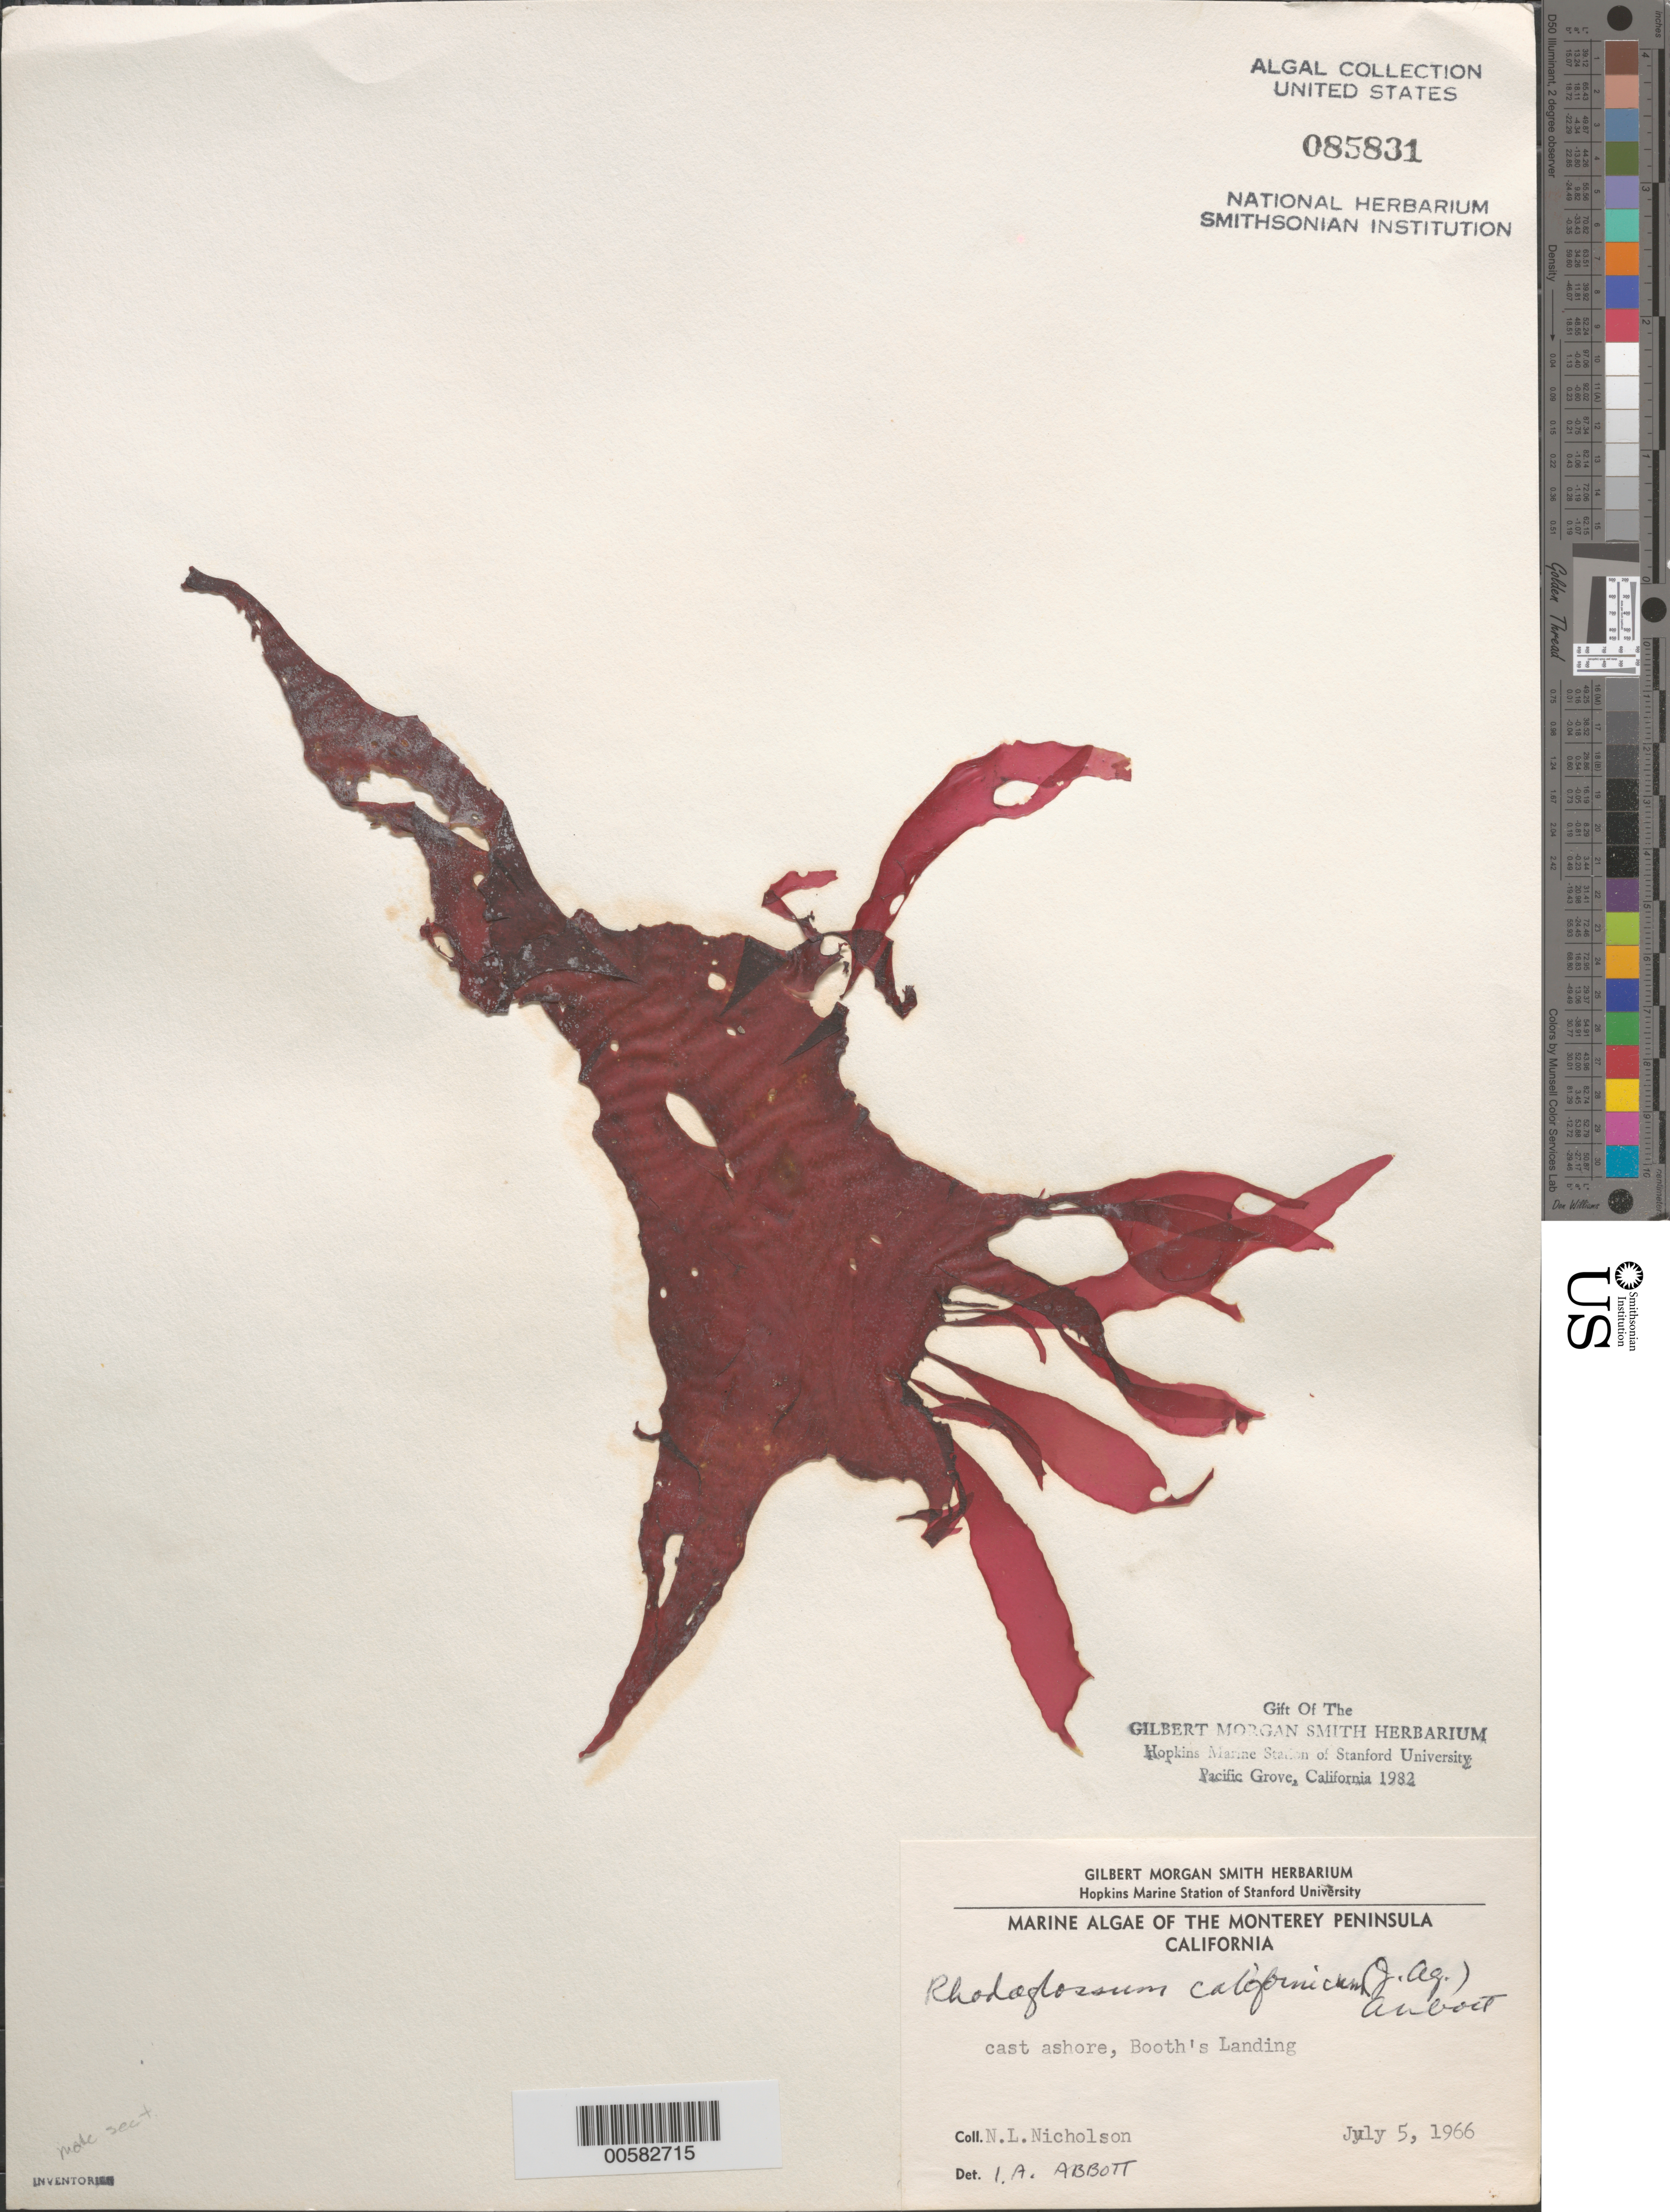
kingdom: Plantae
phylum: Rhodophyta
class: Florideophyceae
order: Gigartinales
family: Gigartinaceae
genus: Mazzaella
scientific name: Mazzaella californica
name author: (J. Agardh) G. De Toni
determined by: Algae name updating Project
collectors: N. Nicholson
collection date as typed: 05 Jul 1966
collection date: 1966-07-05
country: United States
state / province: California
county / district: Monterey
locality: Booth's Landing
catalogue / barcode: US 85831